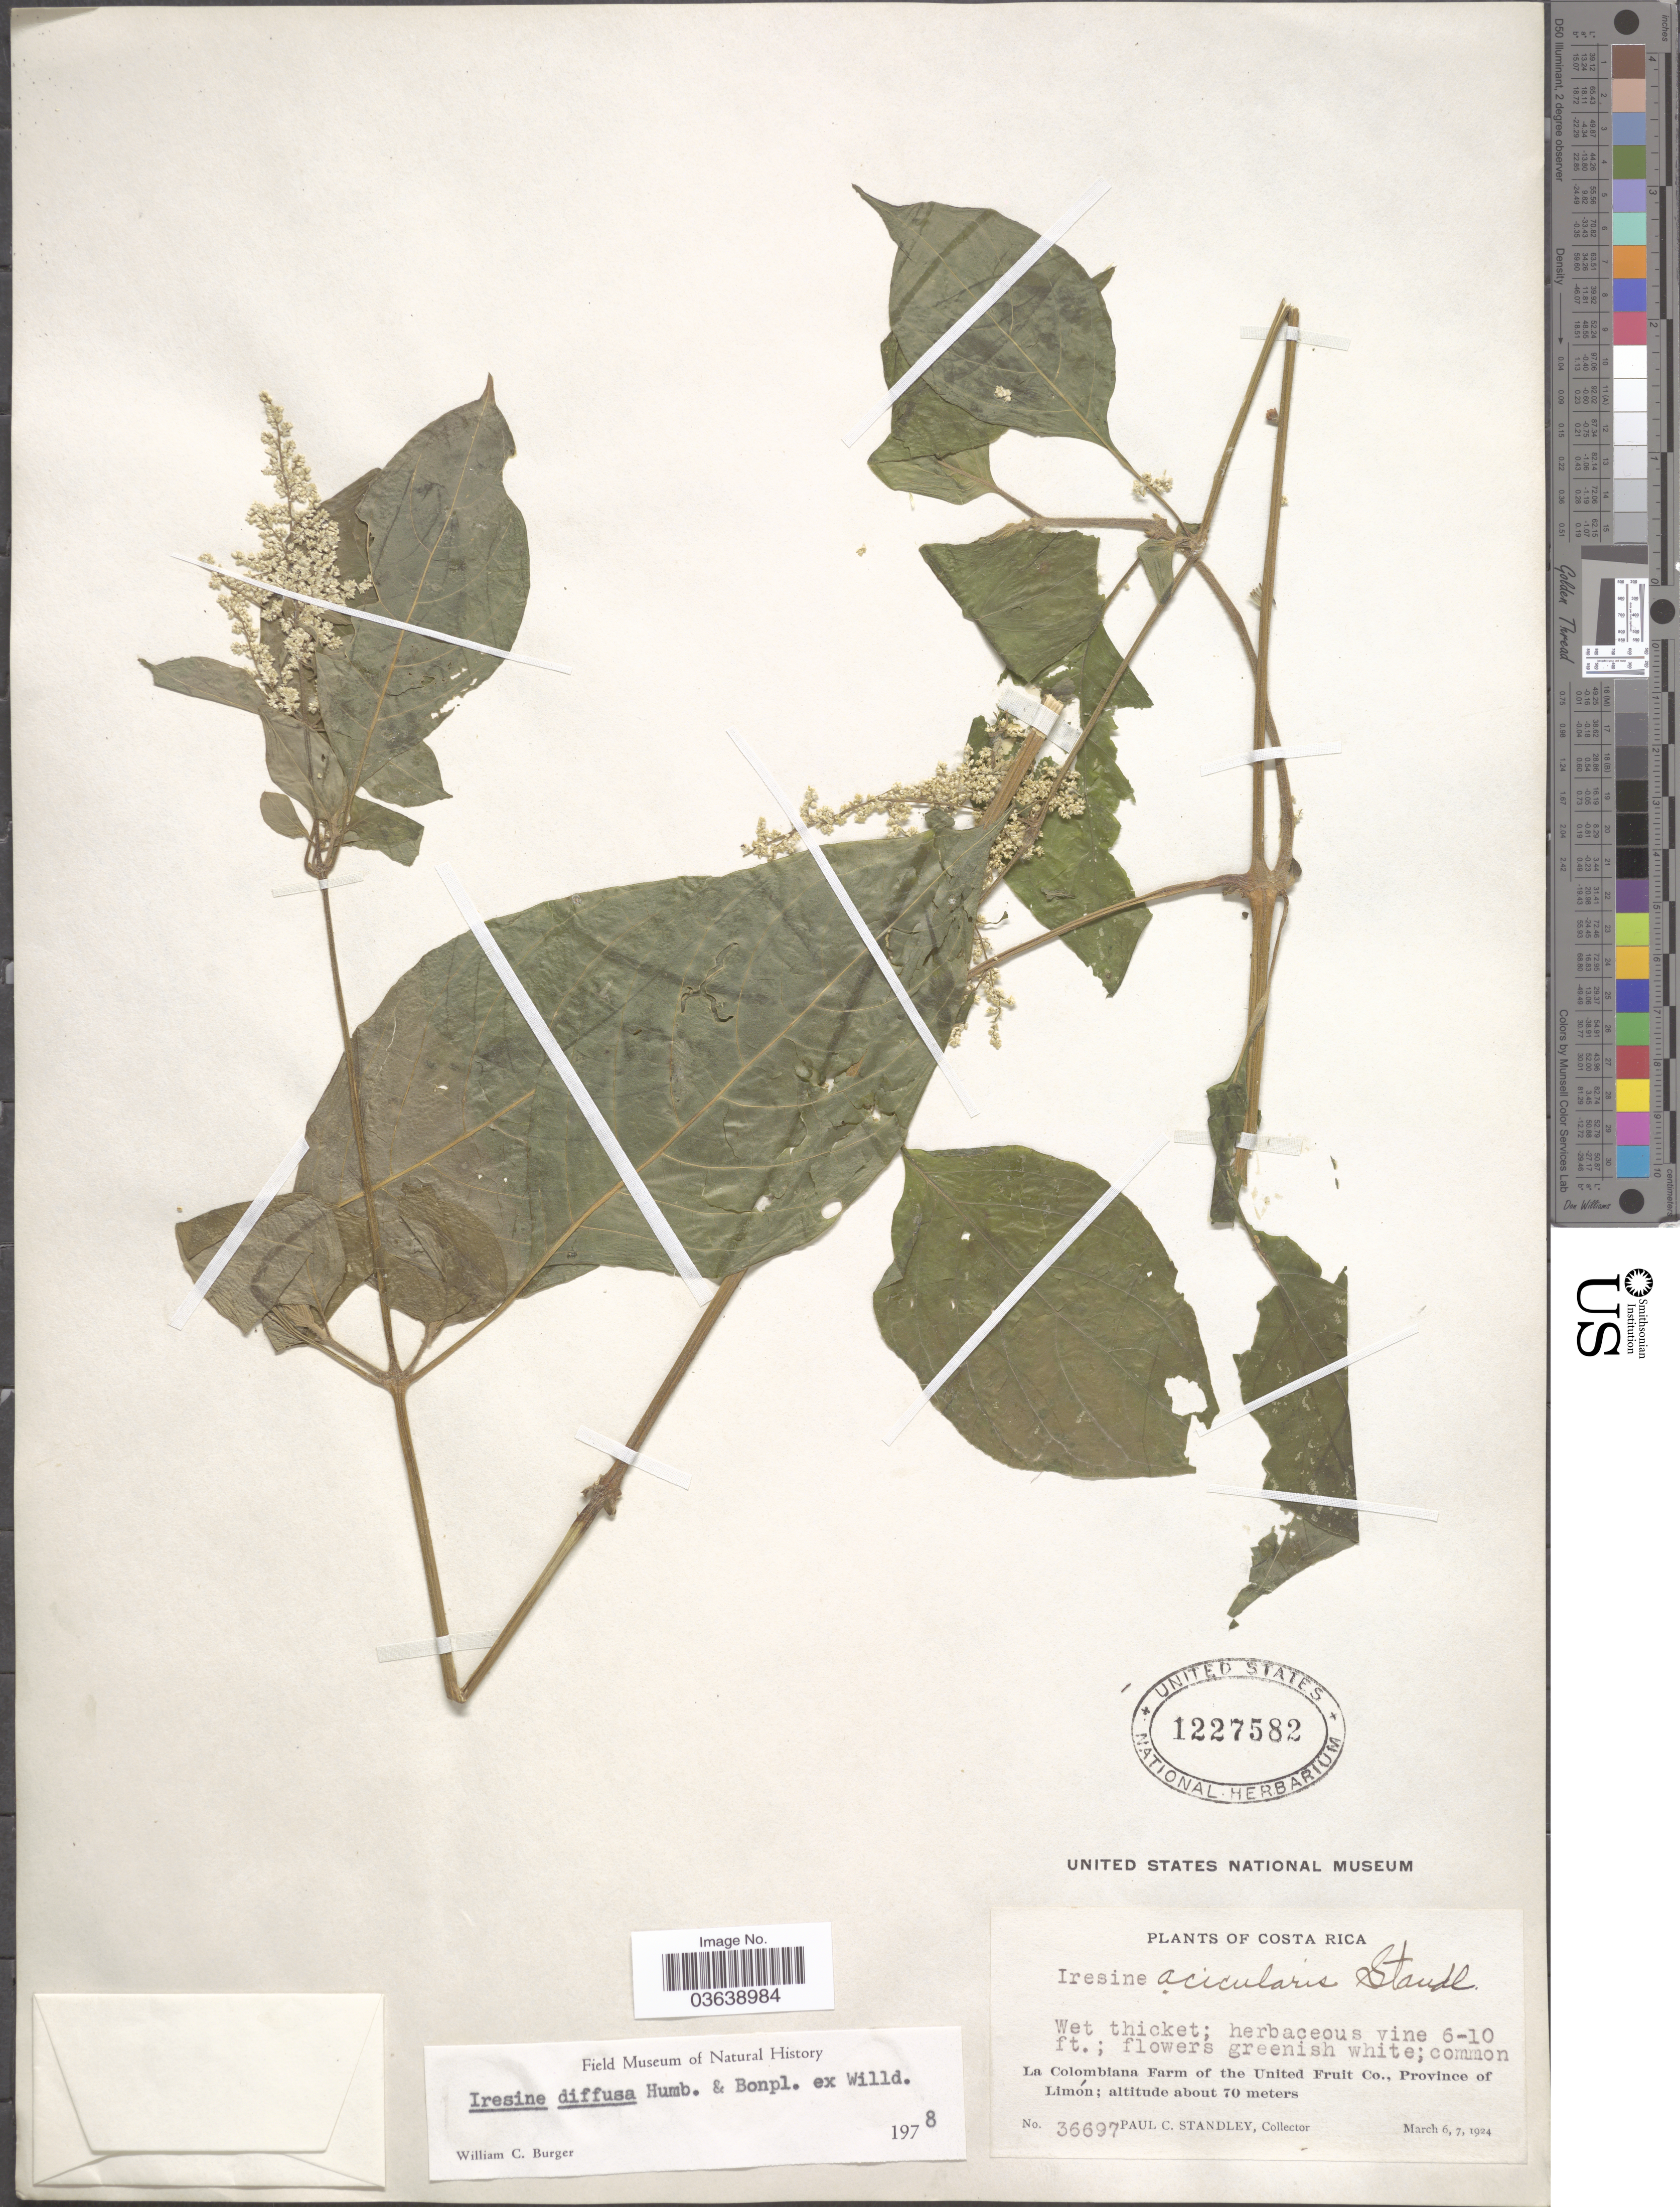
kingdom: Plantae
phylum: Tracheophyta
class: Magnoliopsida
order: Caryophyllales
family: Amaranthaceae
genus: Iresine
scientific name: Iresine celosia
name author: L.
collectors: P. C. Standley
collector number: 36697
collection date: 1924-03-06/1924-03-07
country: Costa Rica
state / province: Limón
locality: La Colombiana Farm of the United Fruit Co.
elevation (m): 70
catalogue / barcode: US 1227582